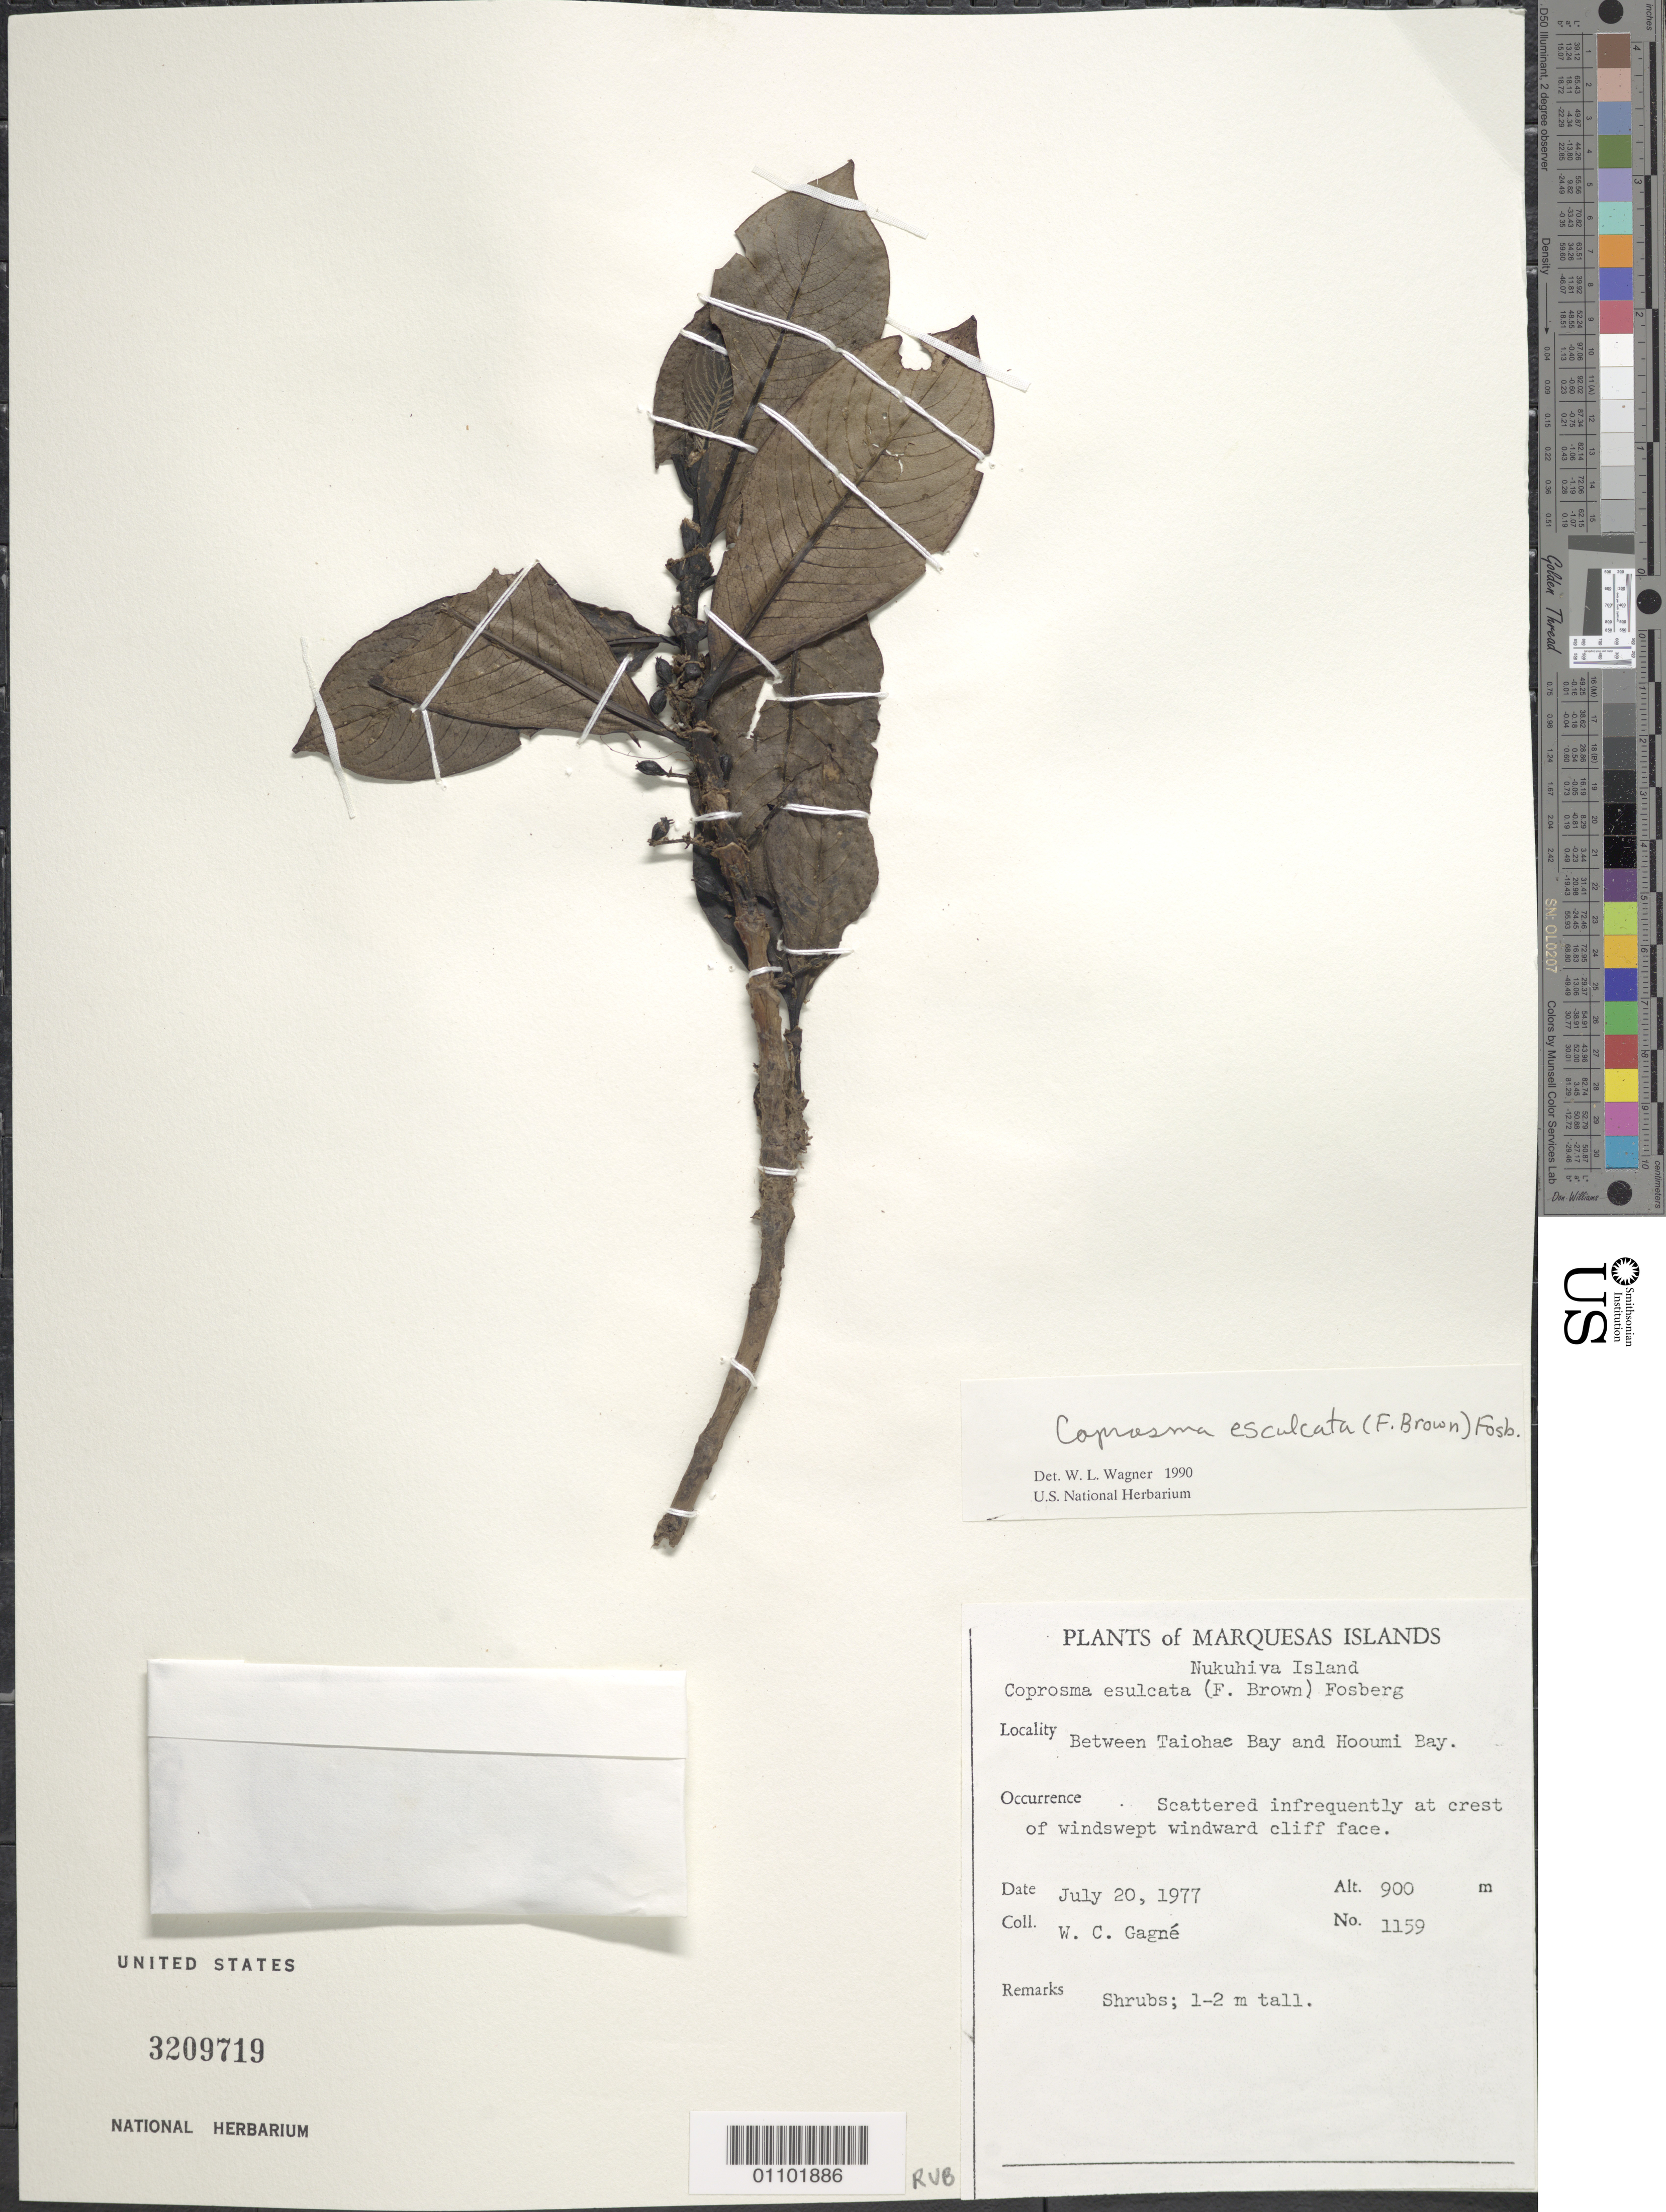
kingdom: Plantae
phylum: Tracheophyta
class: Magnoliopsida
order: Gentianales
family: Rubiaceae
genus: Coprosma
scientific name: Coprosma esulcata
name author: (F. Br.) Fosberg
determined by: Wagner, W. L., (BOT), Smithsonian Institution - National Museum of Natural History (UNITED STATES)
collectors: W. Gagné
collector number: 1159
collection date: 1977-07-20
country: French Polynesia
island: Nuku Hiva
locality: between Taiohae Bay and Hooumi Bay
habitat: Scattered infrequently at crest of windswept cliff face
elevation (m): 900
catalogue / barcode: US 3209719